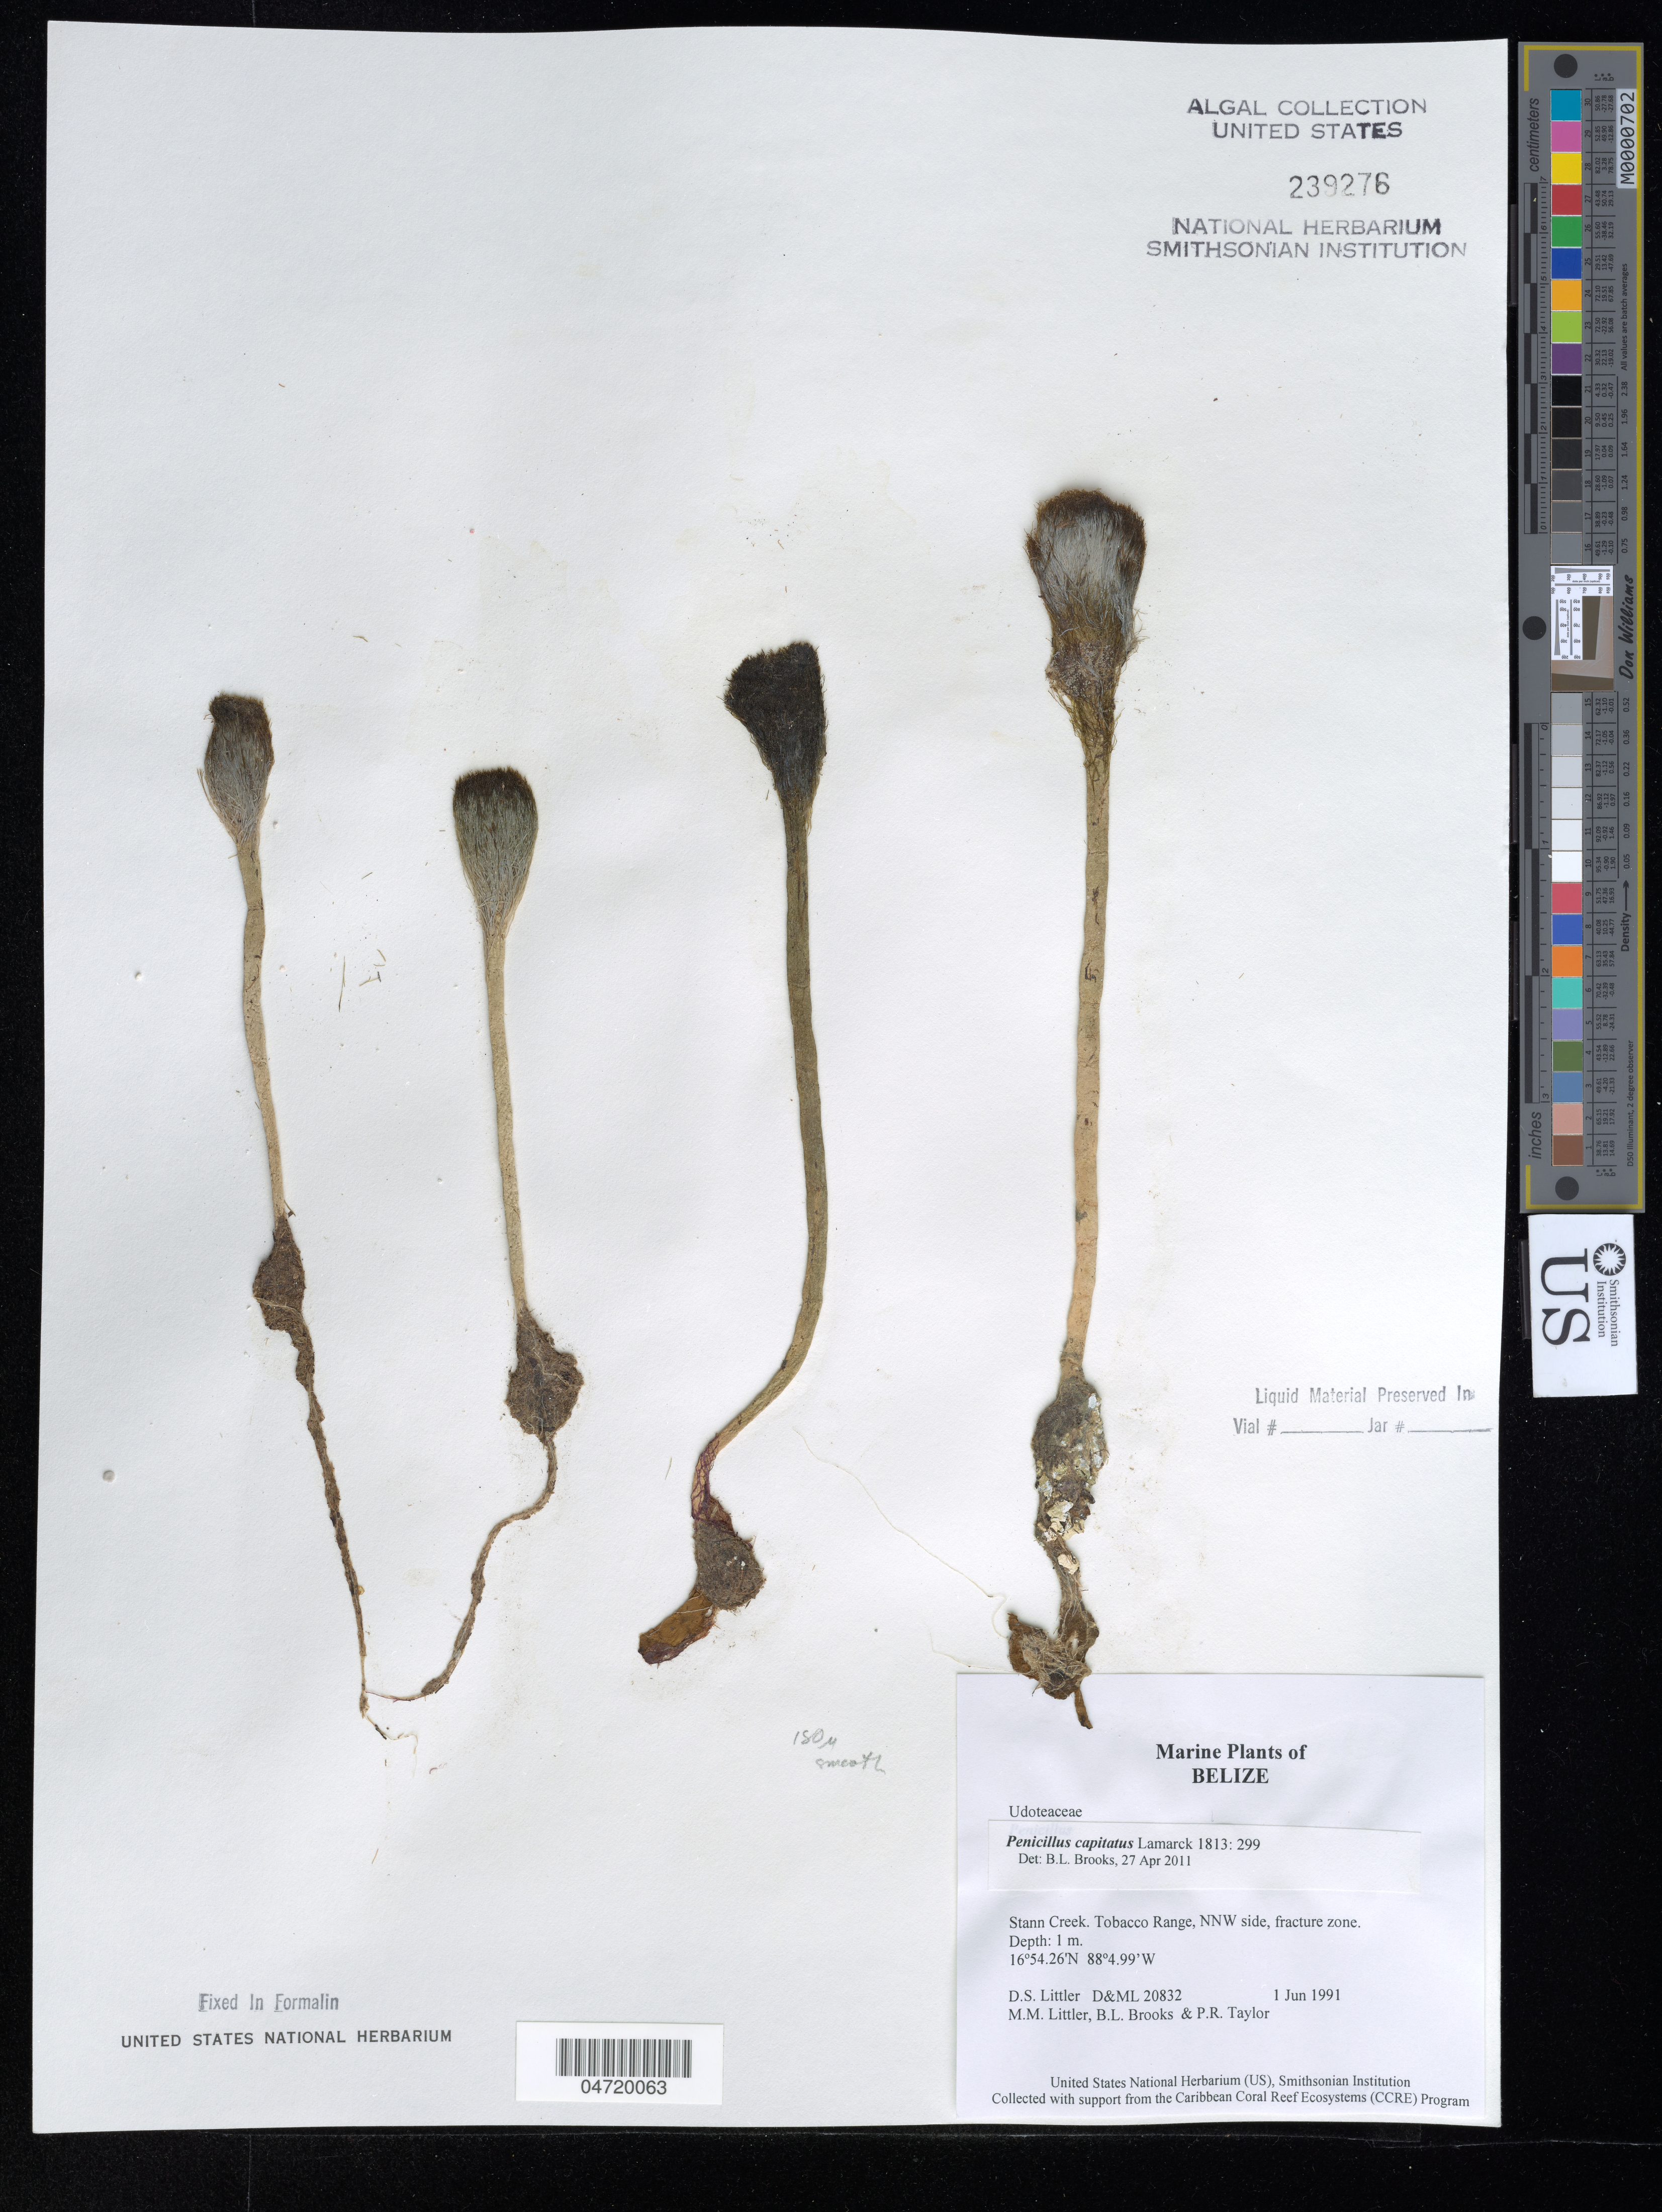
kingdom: Plantae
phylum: Chlorophyta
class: Ulvophyceae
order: Bryopsidales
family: Udoteaceae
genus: Penicillus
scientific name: Penicillus capitatus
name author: Lam.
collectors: D. S. Littler, M. M. Littler, B. Brooks & P. R. Taylor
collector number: D&ML20832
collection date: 1991-06-01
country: Belize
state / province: Stann Creek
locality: Tobacco Range, NNW side, fracture zone.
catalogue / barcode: US 239276